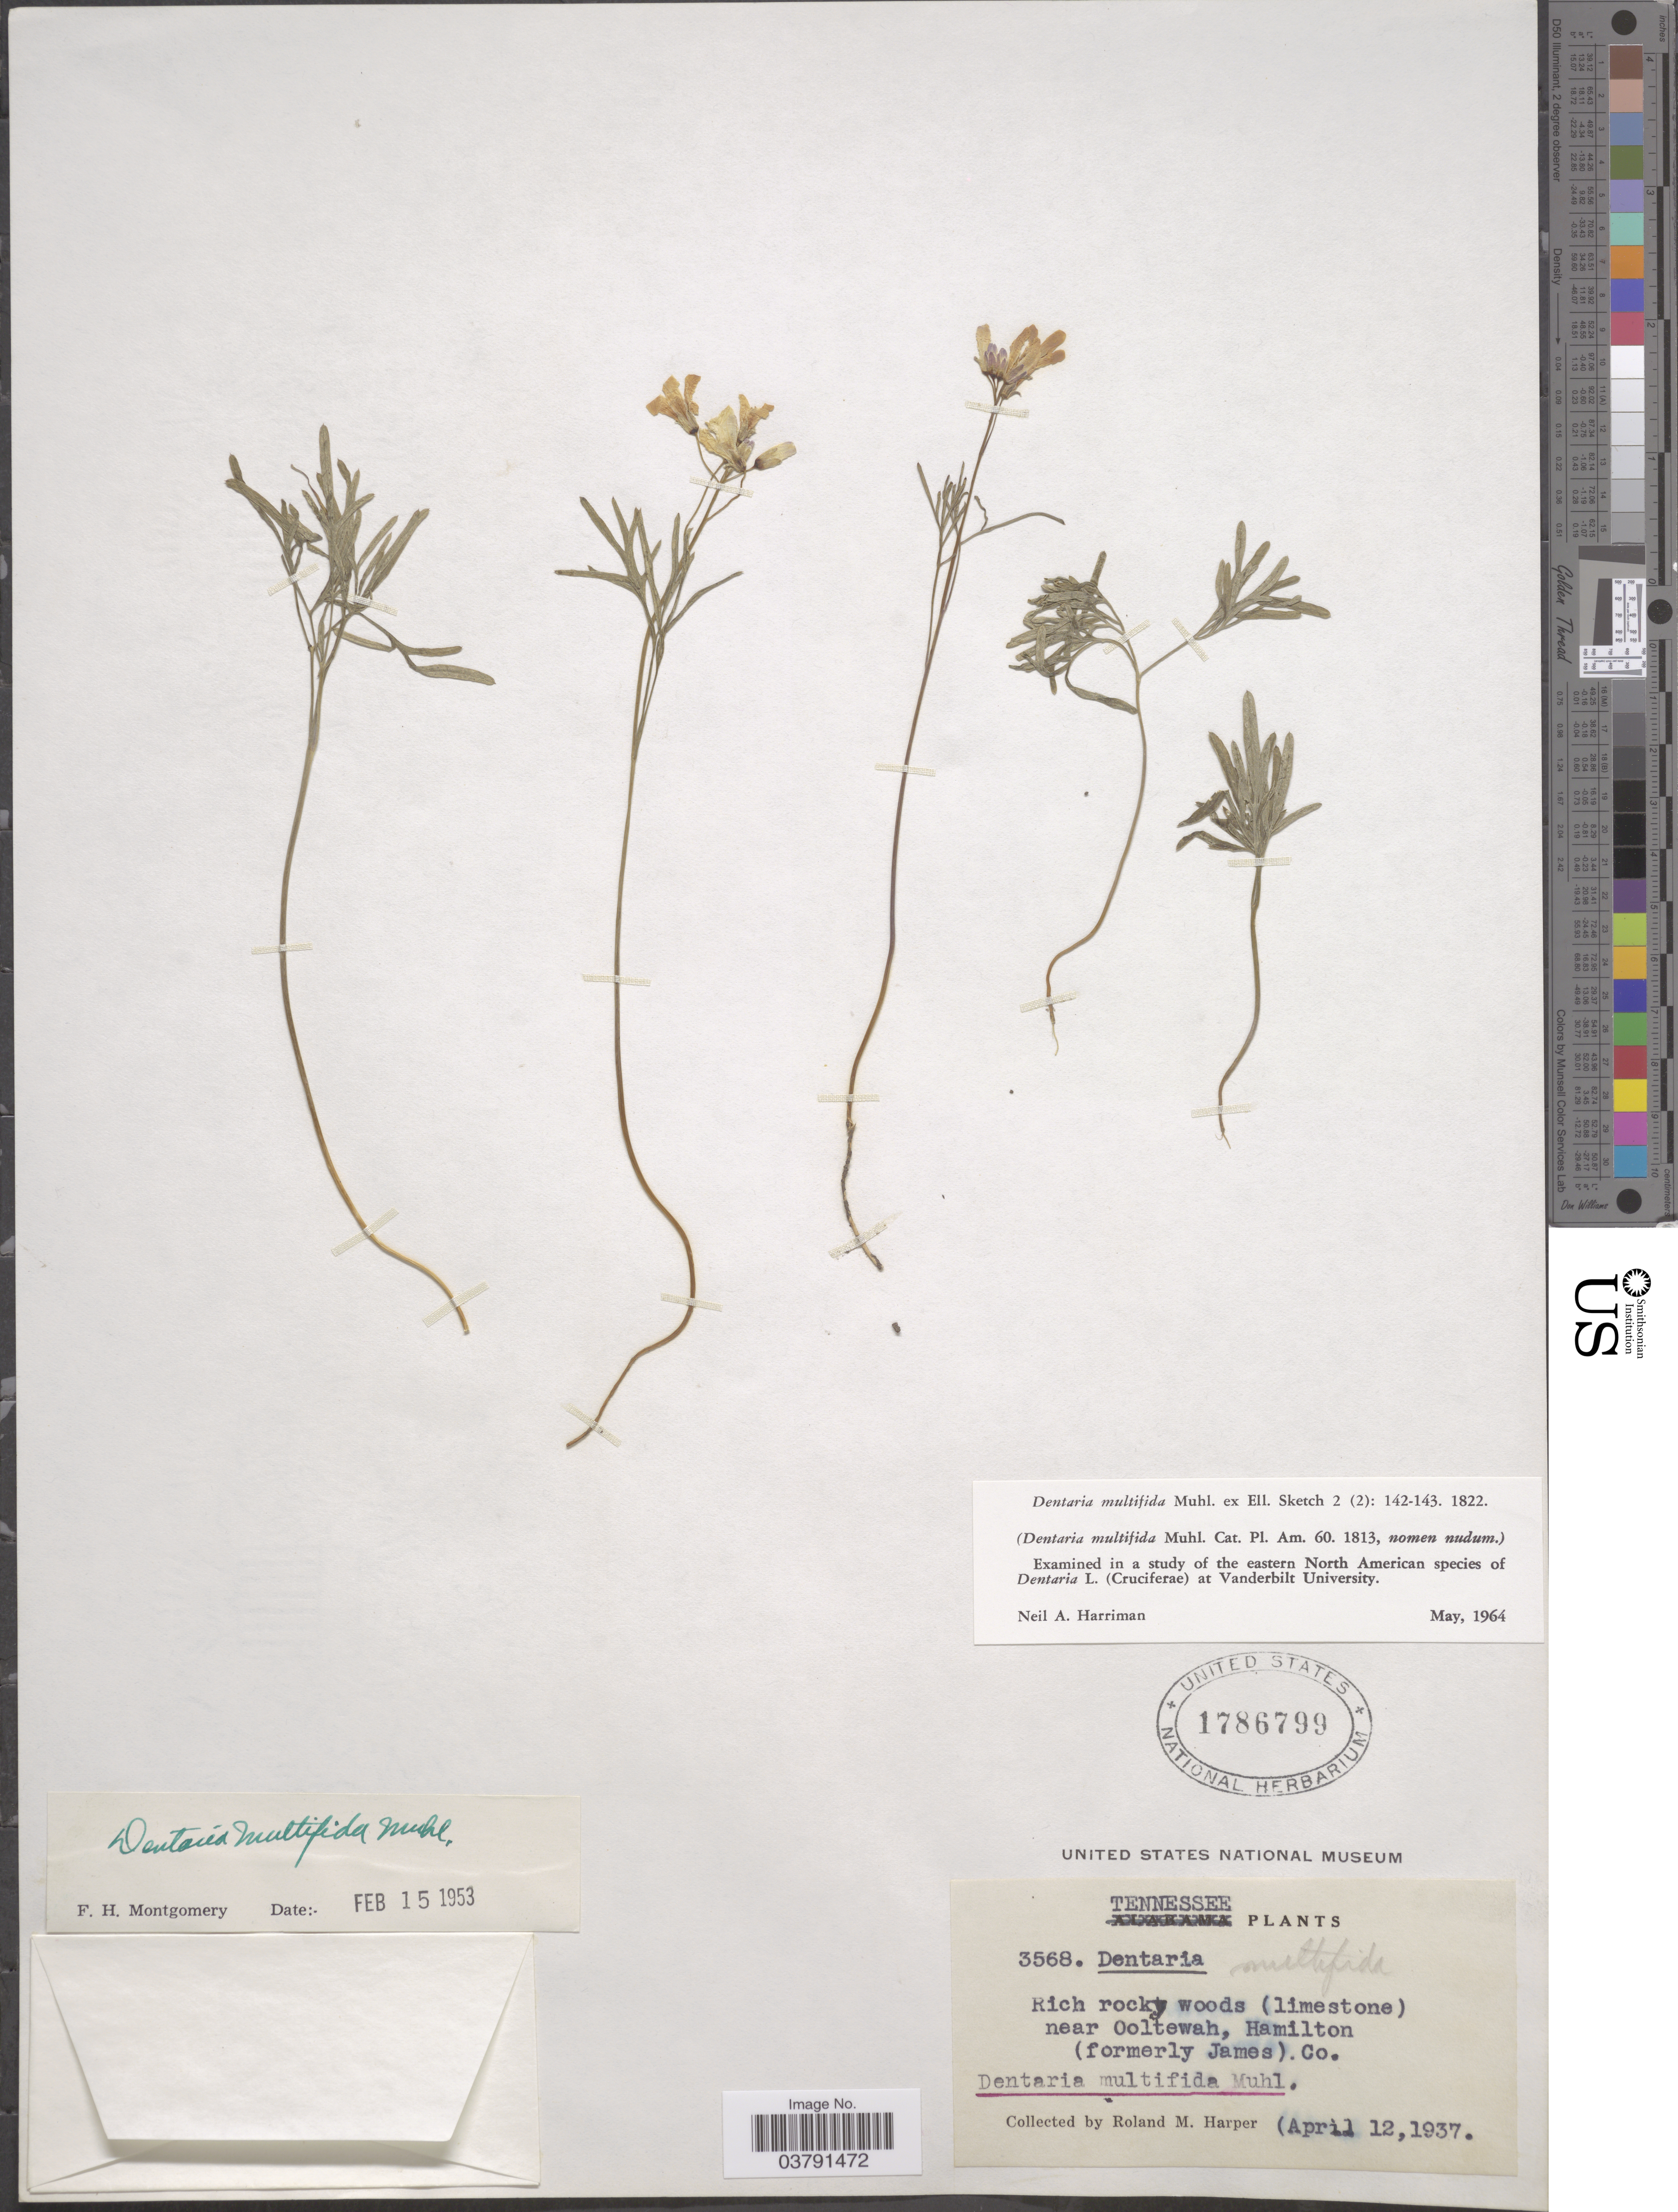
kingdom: Plantae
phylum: Tracheophyta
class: Magnoliopsida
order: Brassicales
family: Brassicaceae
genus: Dentaria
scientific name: Dentaria multifida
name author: Muhl. ex Elliott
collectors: R. M. Harper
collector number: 3568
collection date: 1937-04-12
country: United States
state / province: Tennessee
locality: Near Ooltewah, Hamilton (formerly James) Co.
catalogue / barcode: US 1786799